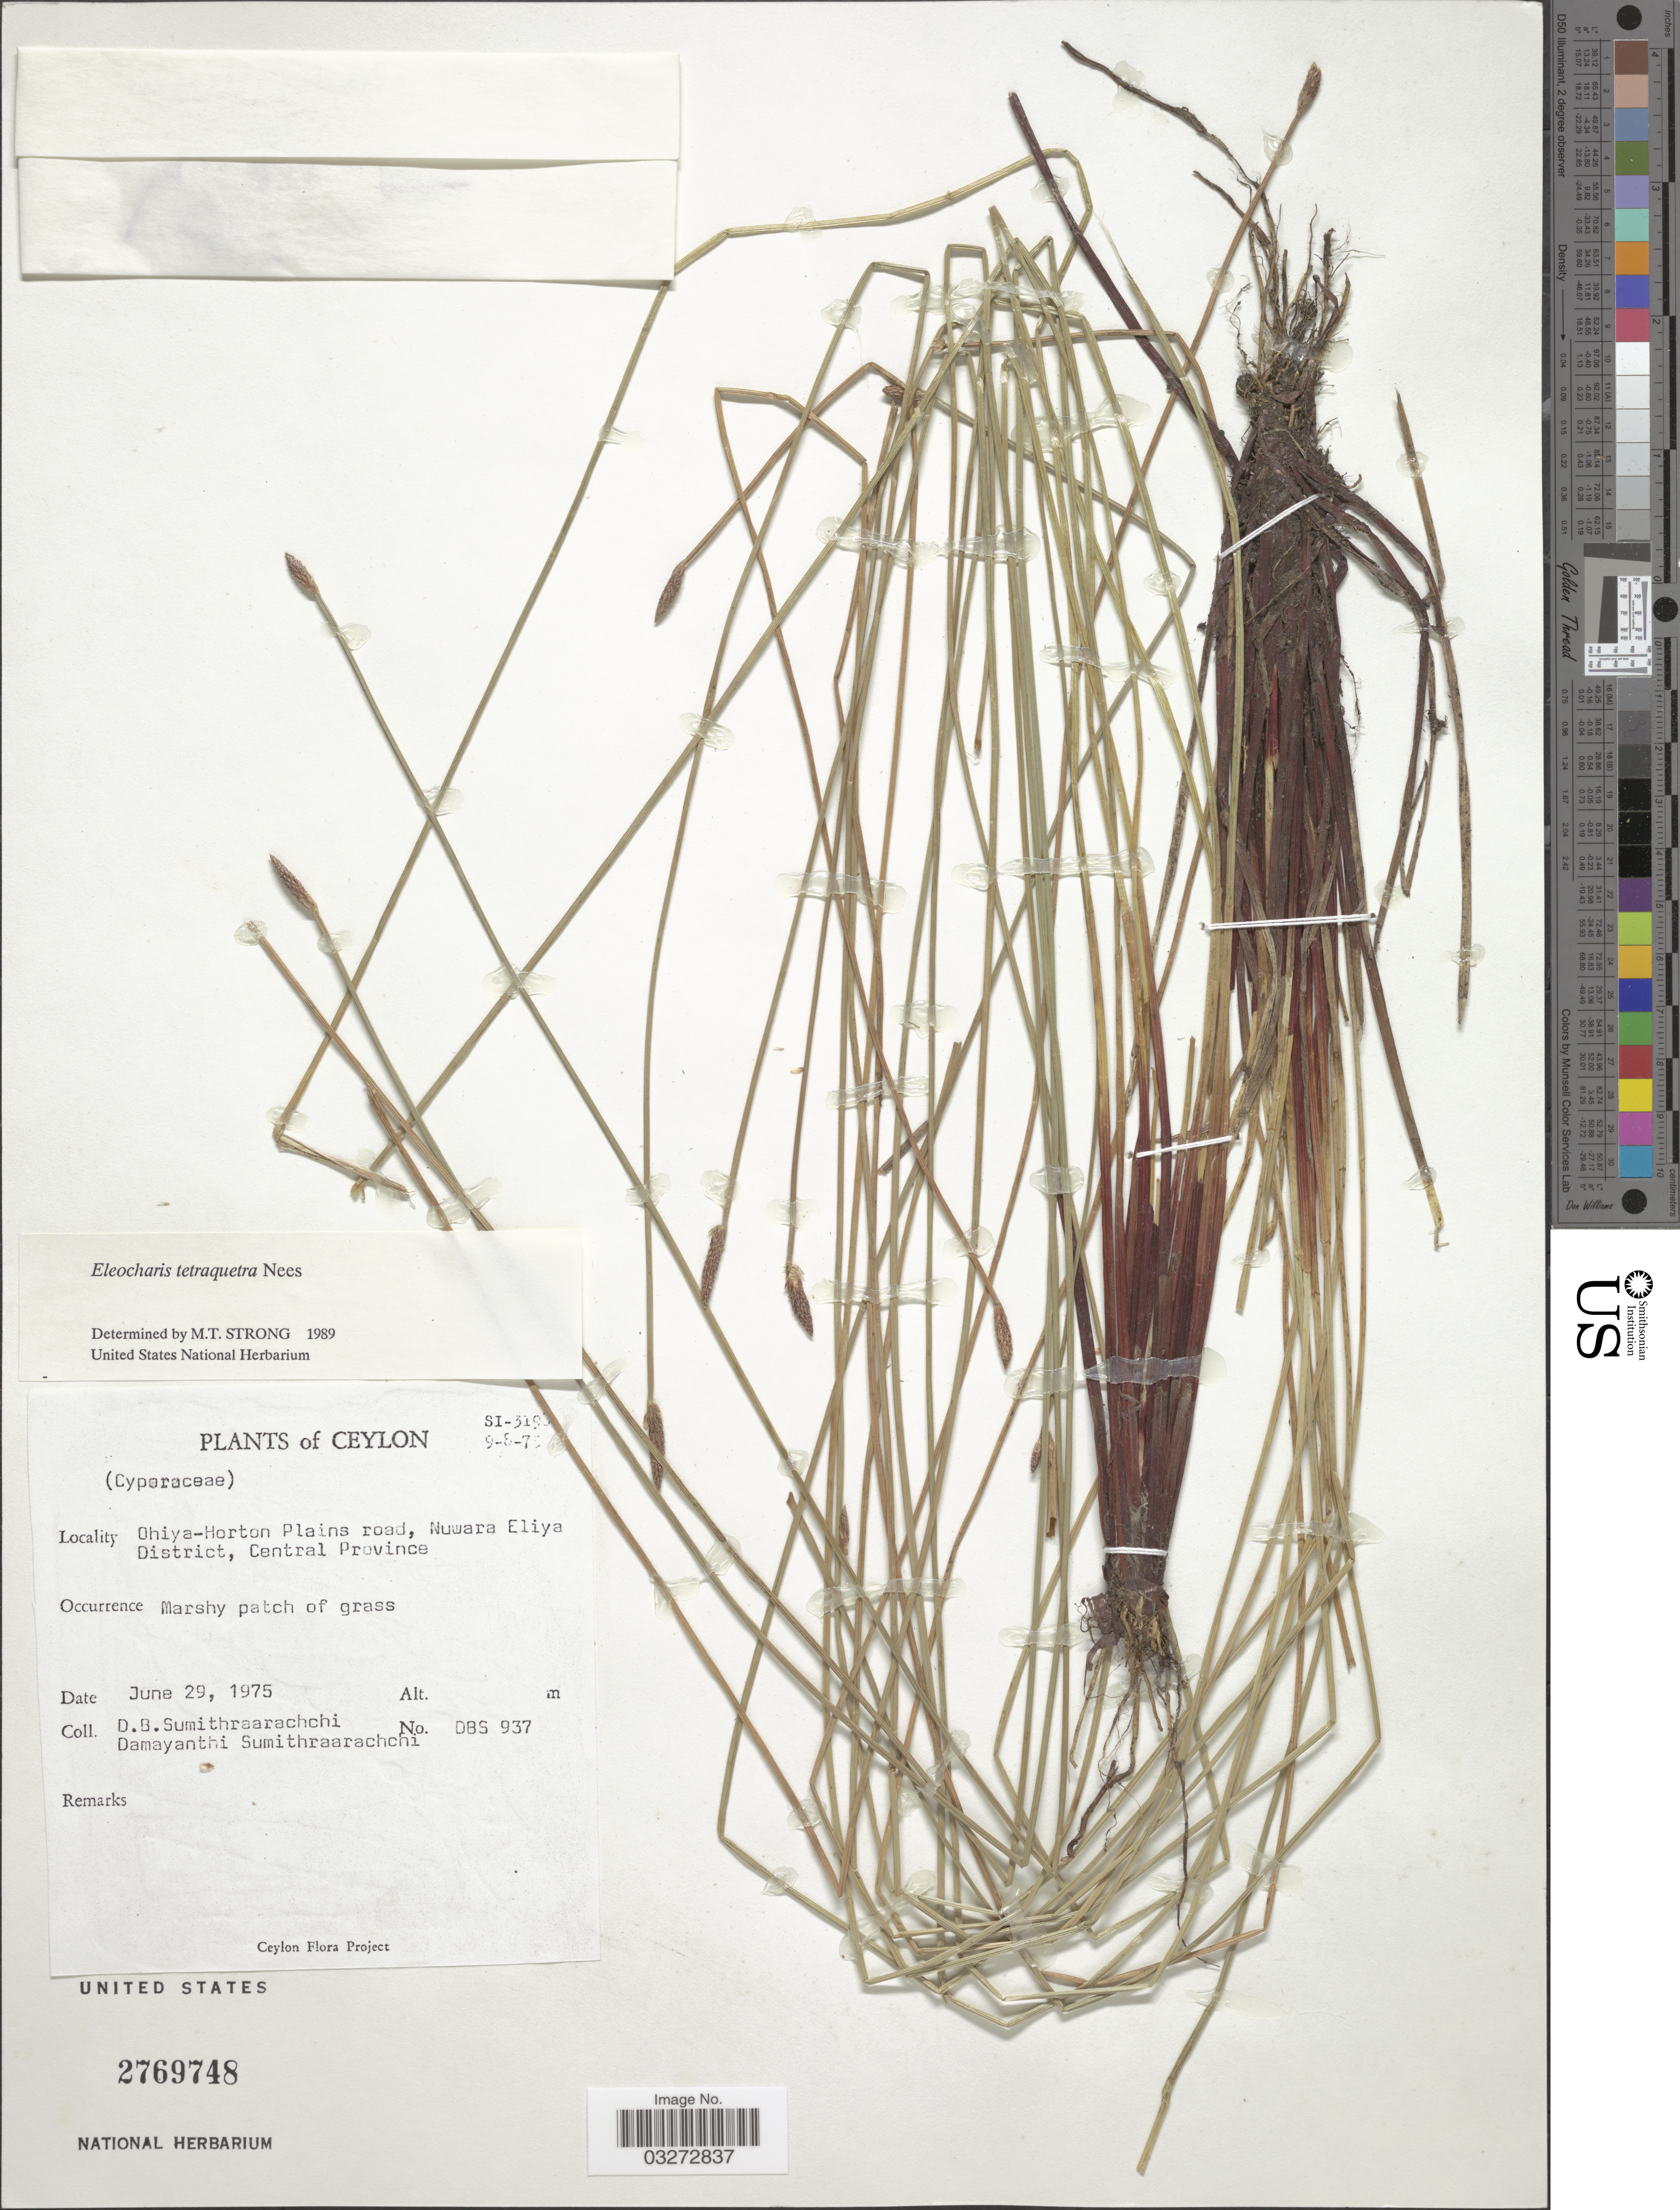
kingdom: Plantae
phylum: Tracheophyta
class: Liliopsida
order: Poales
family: Cyperaceae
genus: Eleocharis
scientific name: Eleocharis tetraquetra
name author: Nees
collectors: D. B. Sumithraarachchi & D. Sumithraarachchi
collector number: DBS 937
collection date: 1975-06-29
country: Sri Lanka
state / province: Central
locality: Ceylon. Ohiya-Horton Plains road, Nuwara Eliya District.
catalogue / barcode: US 2769748